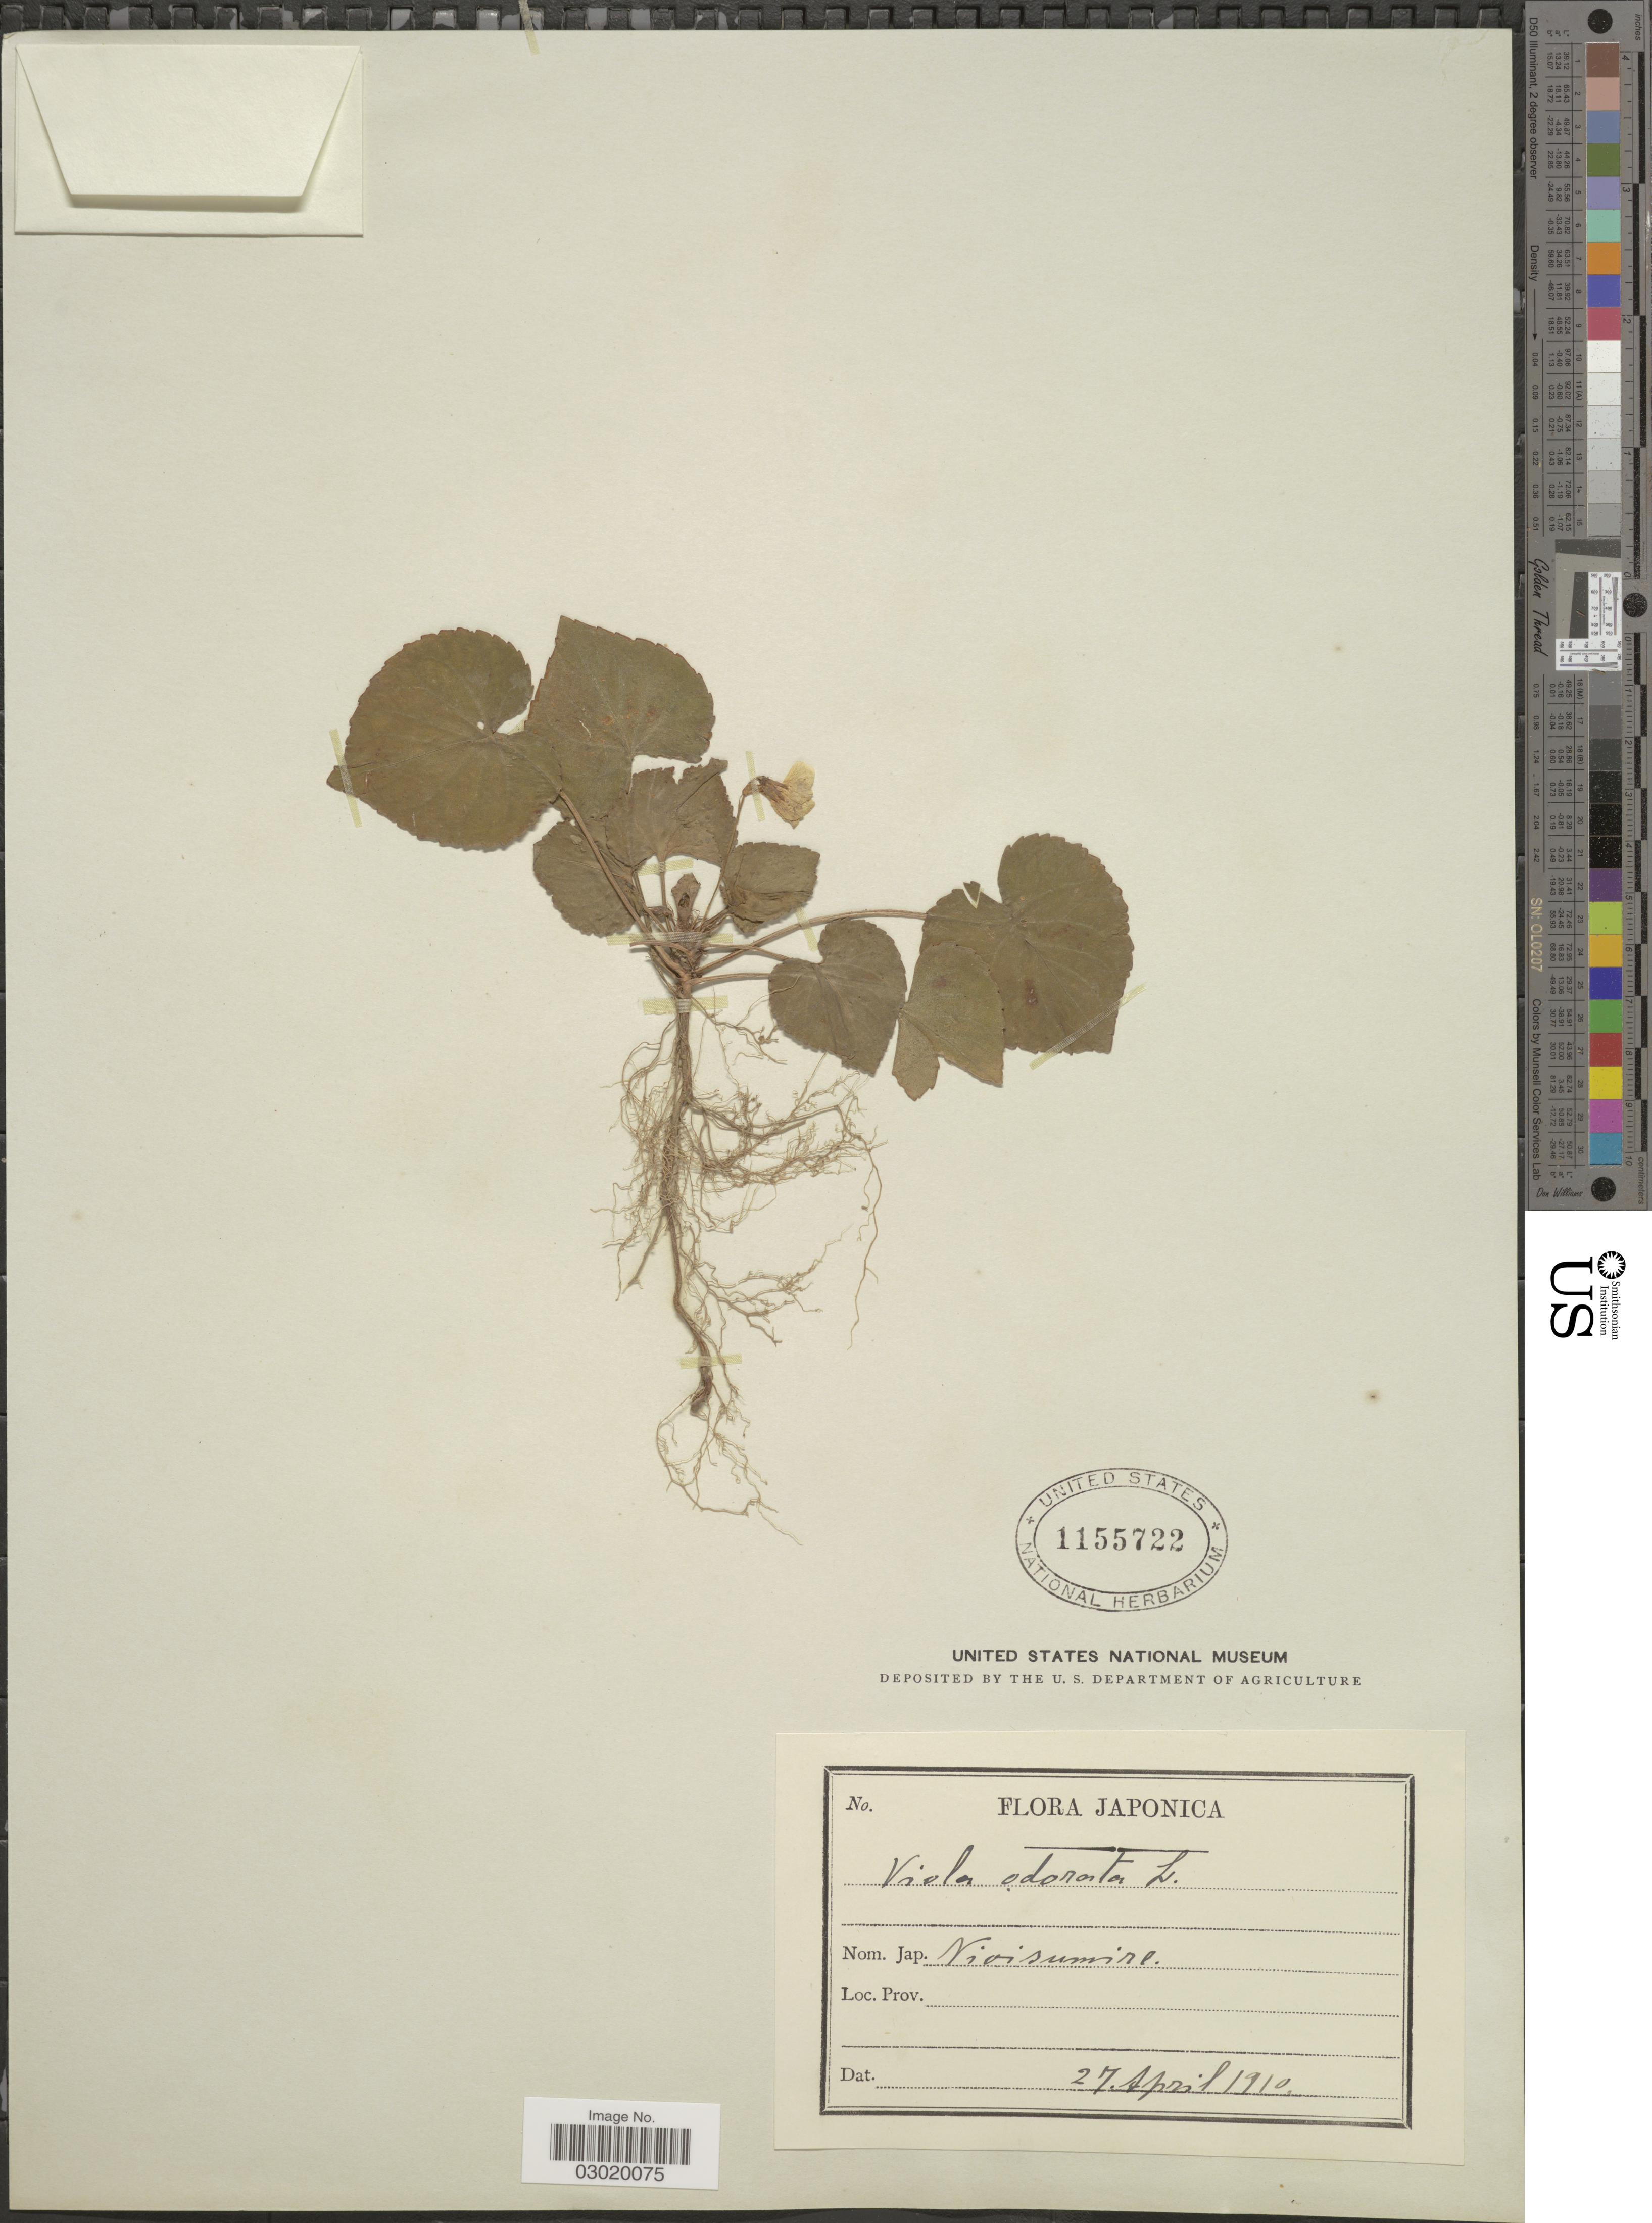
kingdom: Plantae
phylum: Tracheophyta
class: Magnoliopsida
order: Malpighiales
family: Violaceae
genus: Viola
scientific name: Viola odorata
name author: L.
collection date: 1910-04-27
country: Japan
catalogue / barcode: US 1155722